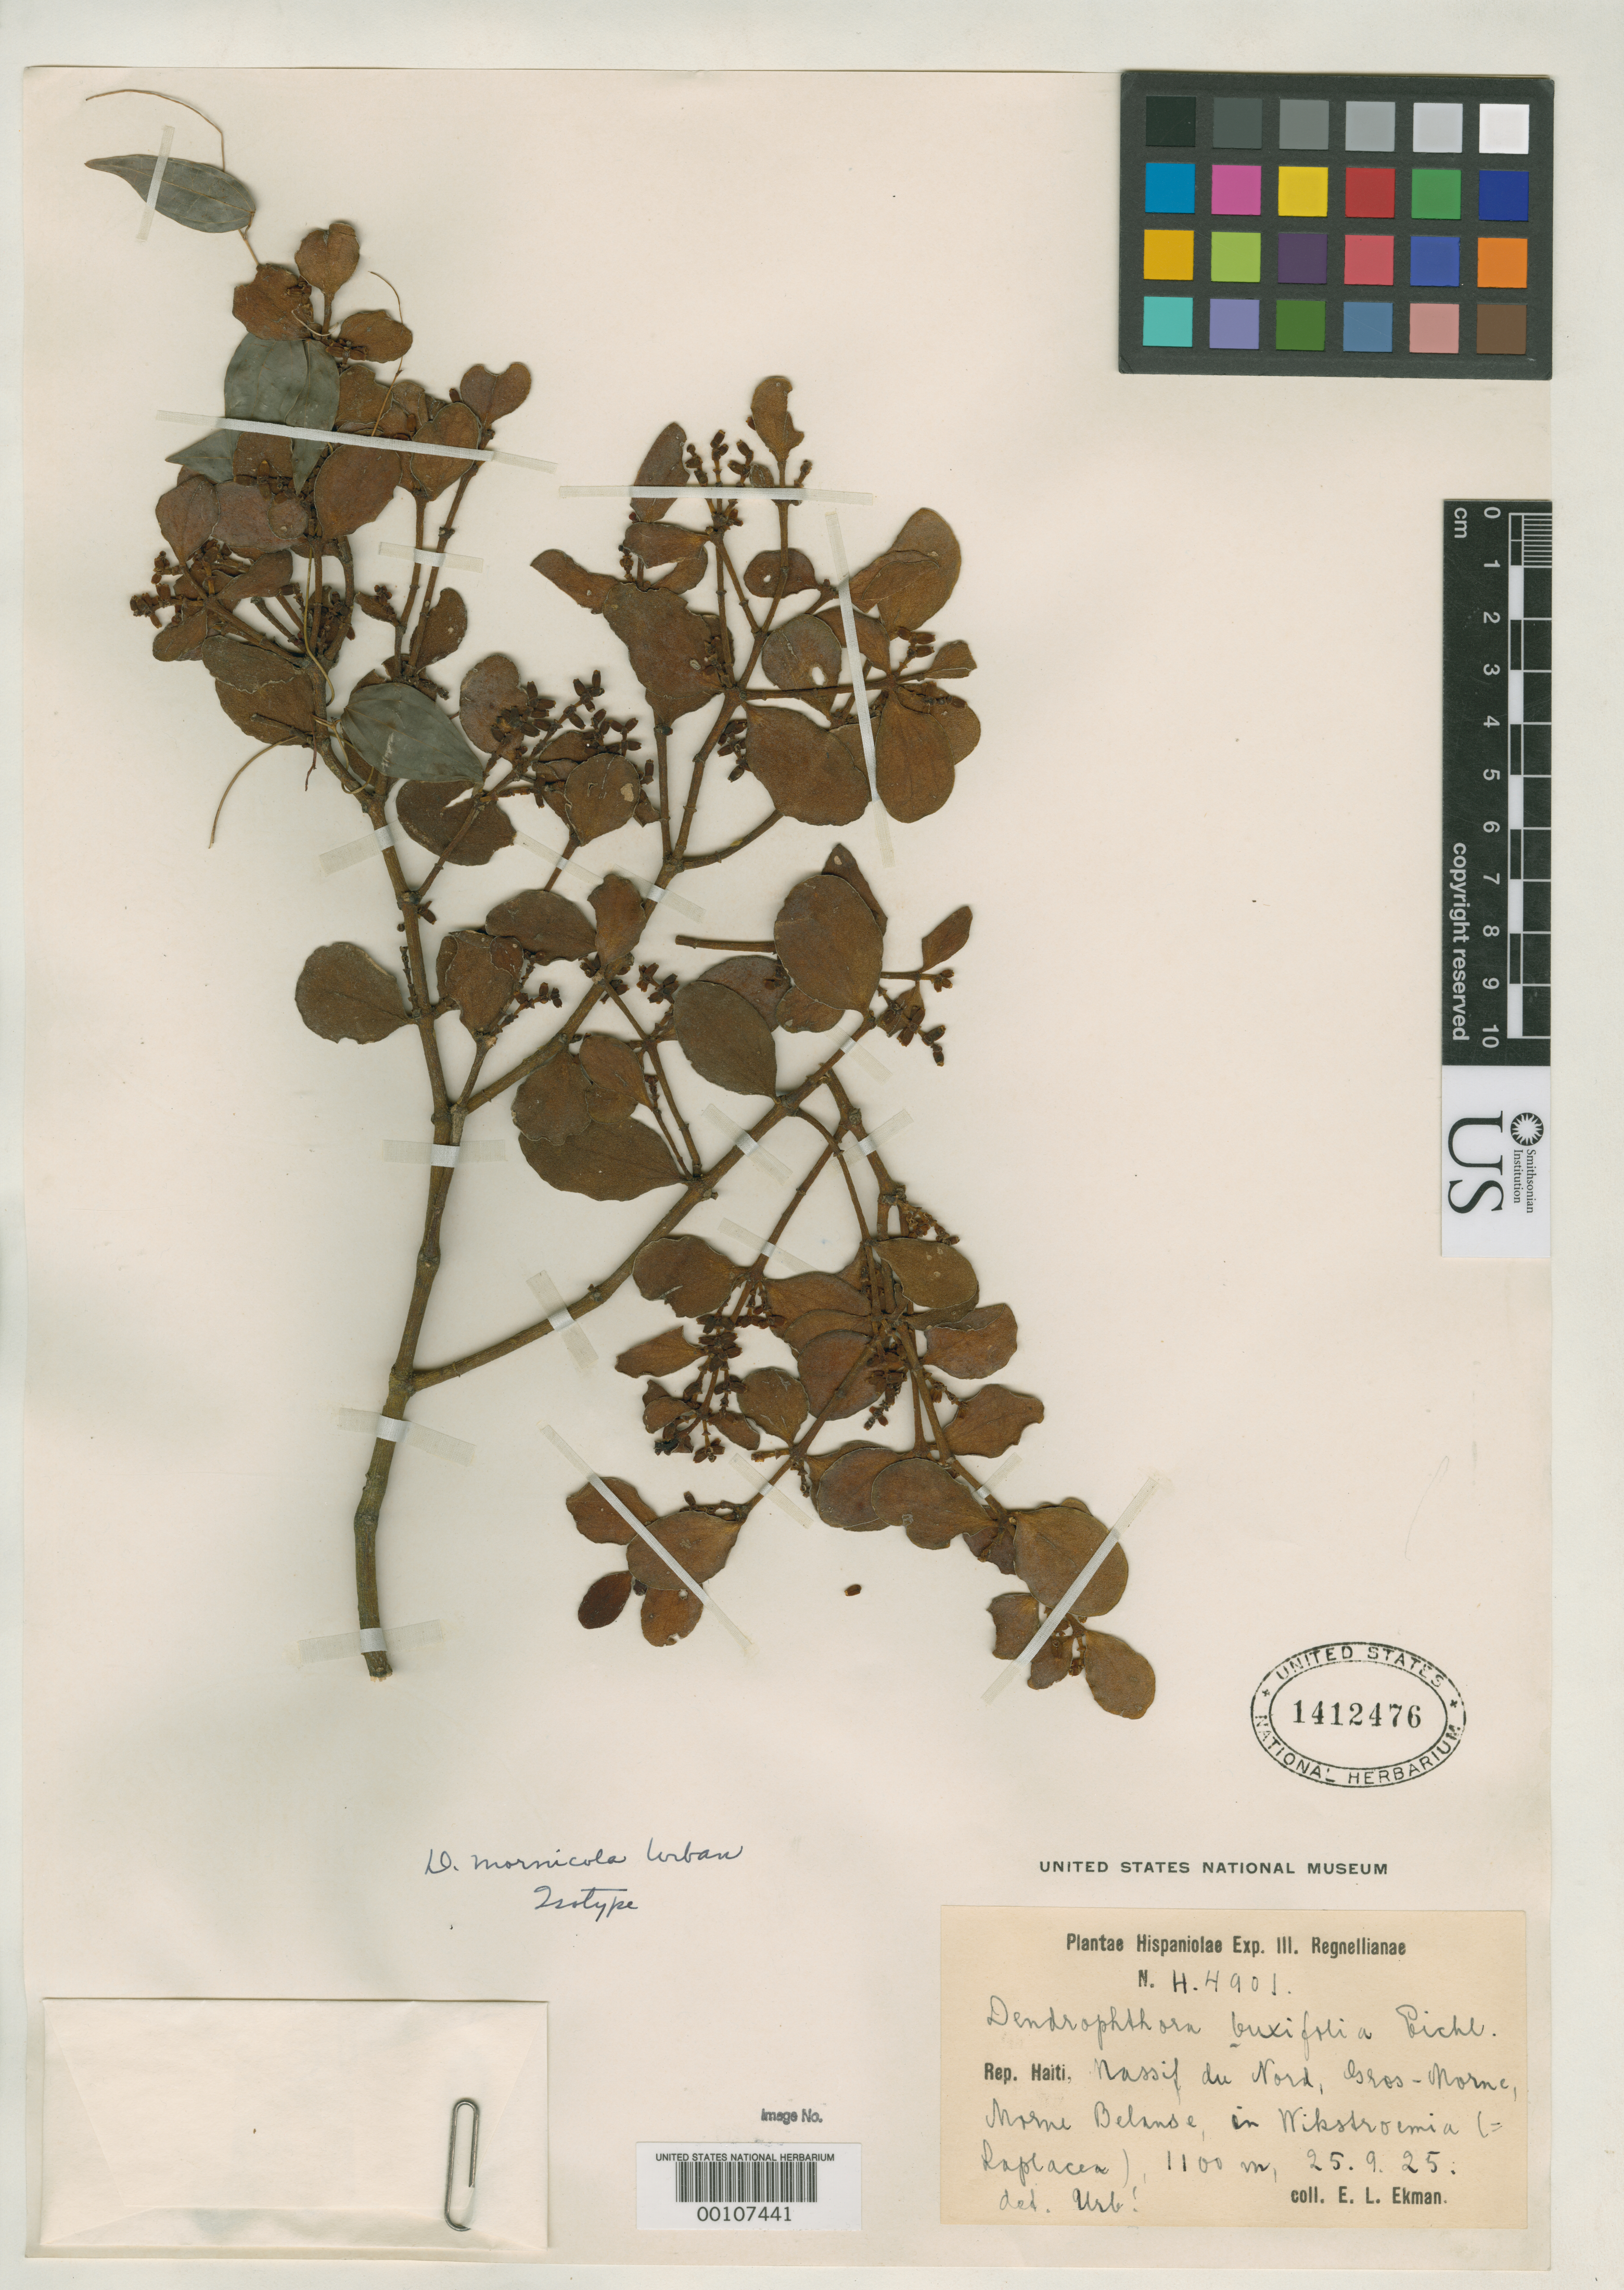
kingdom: Plantae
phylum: Tracheophyta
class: Magnoliopsida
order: Santalales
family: Viscaceae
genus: Dendrophthora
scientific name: Dendrophthora mornicola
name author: Urb.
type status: Isotype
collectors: E. L. Ekman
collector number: H 4901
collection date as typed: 25 Sep 1925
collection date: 1925-09-25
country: Haiti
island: Hispaniola Island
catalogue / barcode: US 1412476